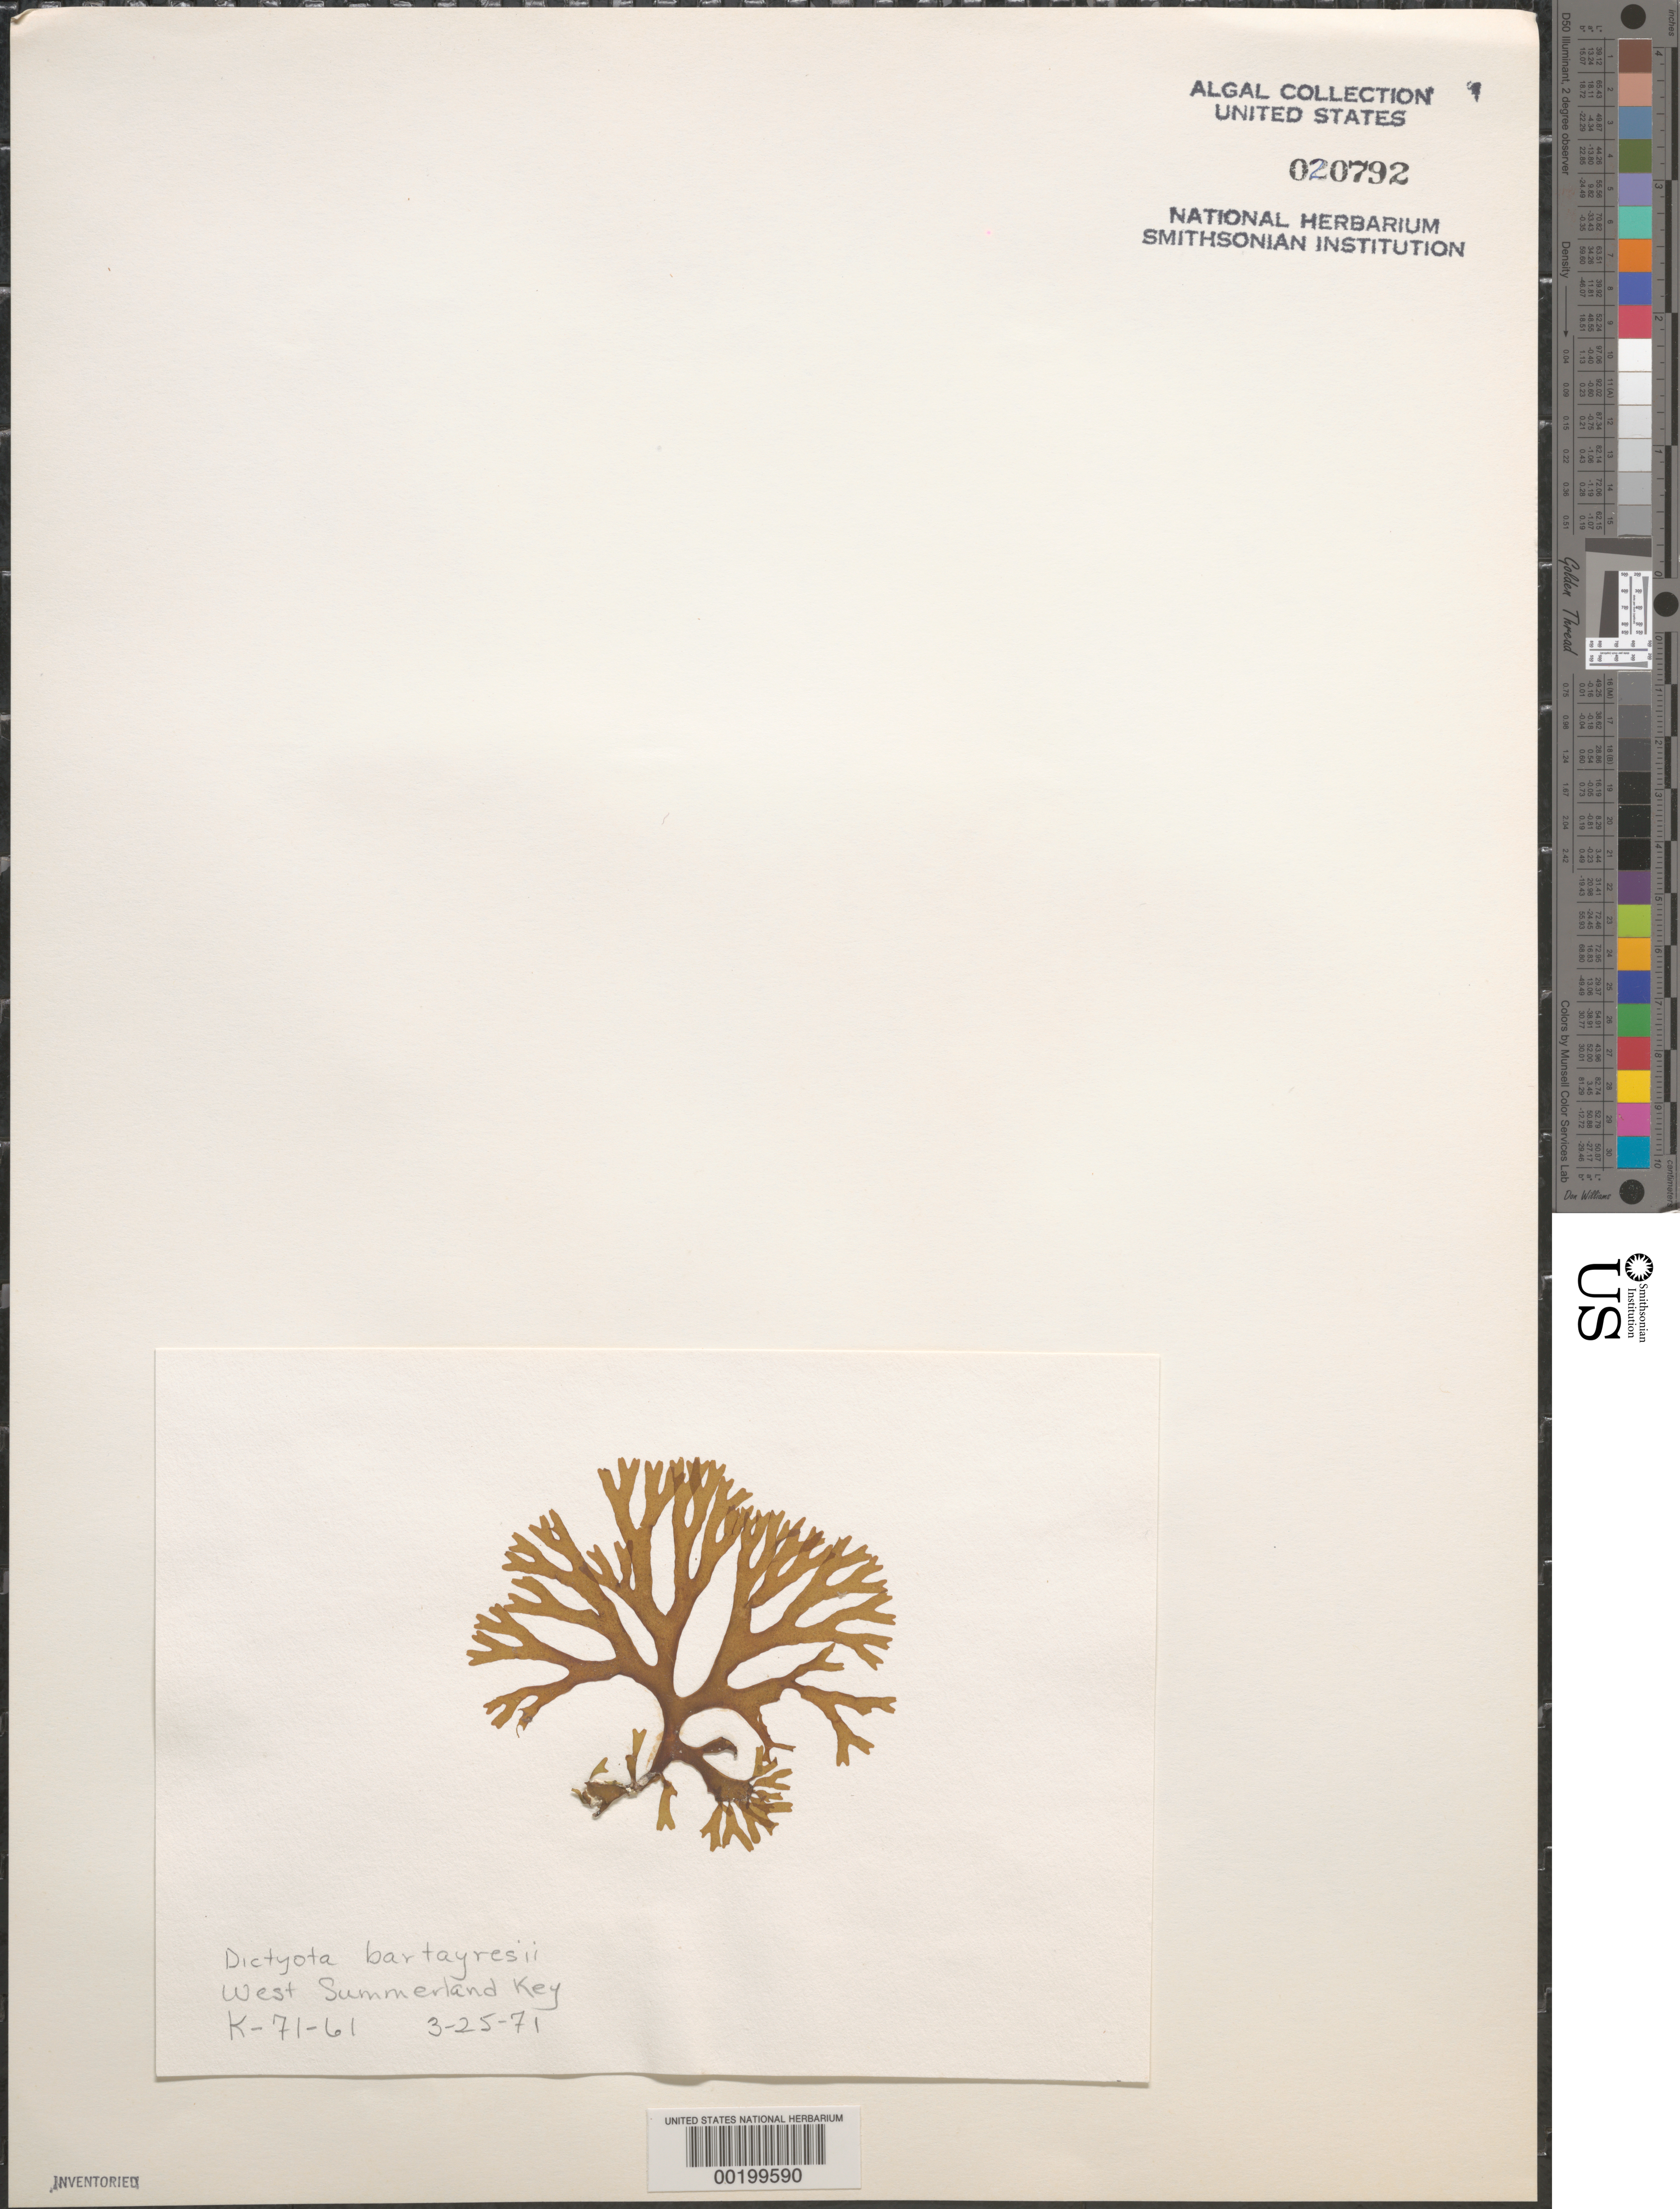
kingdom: Chromista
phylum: Ochrophyta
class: Phaeophyceae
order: Dictyotales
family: Dictyotaceae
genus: Dictyota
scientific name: Dictyota bartayresiana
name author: J.V.Lamouroux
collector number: K-71-61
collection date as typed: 25 Mar 1971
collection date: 1971-03-25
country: United States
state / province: Florida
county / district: Monroe County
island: West Summerland Key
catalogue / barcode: US 20792